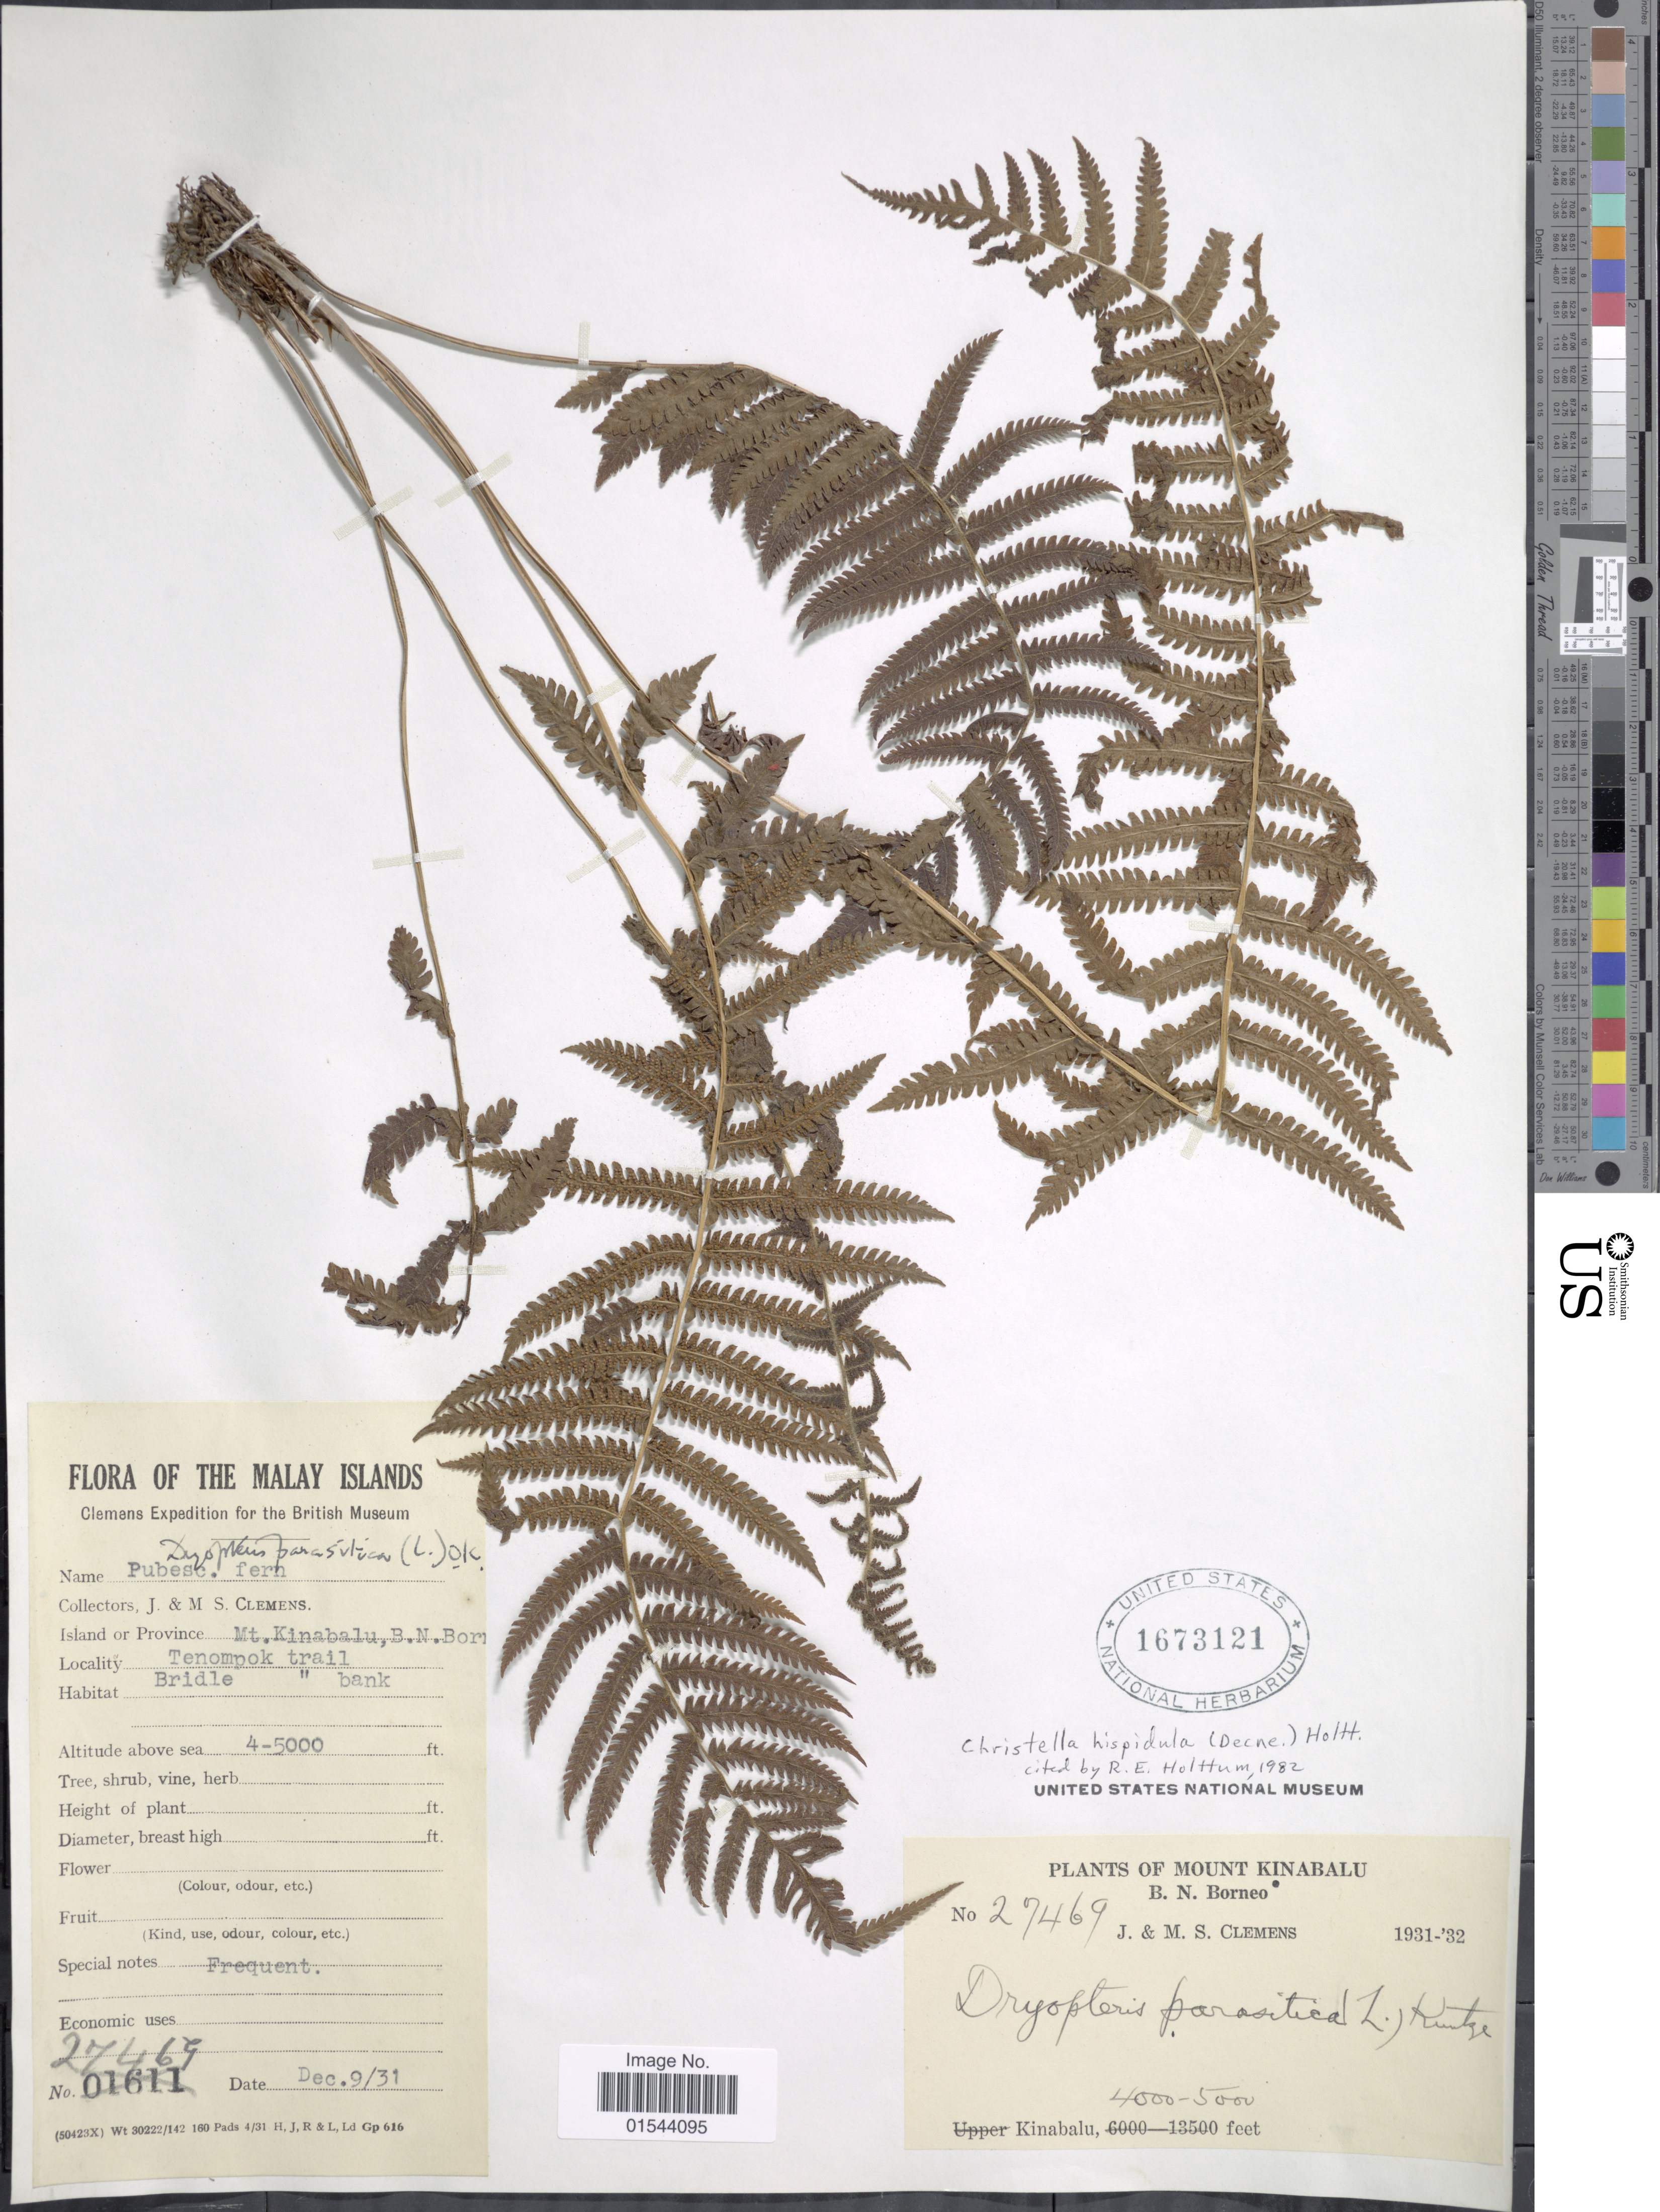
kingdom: Plantae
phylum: Tracheophyta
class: Polypodiopsida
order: Polypodiales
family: Thelypteridaceae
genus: Christella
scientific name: Christella hispidula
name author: (Decne.) Holttum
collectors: J. Clemens & M. S. Clemens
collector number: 27469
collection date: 1931-12-09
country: Malaysia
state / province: Sabah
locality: Mount KInabalu, B.N. Borneo, Kinabalu, Tenompok trail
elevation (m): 1219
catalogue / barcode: US 1673121